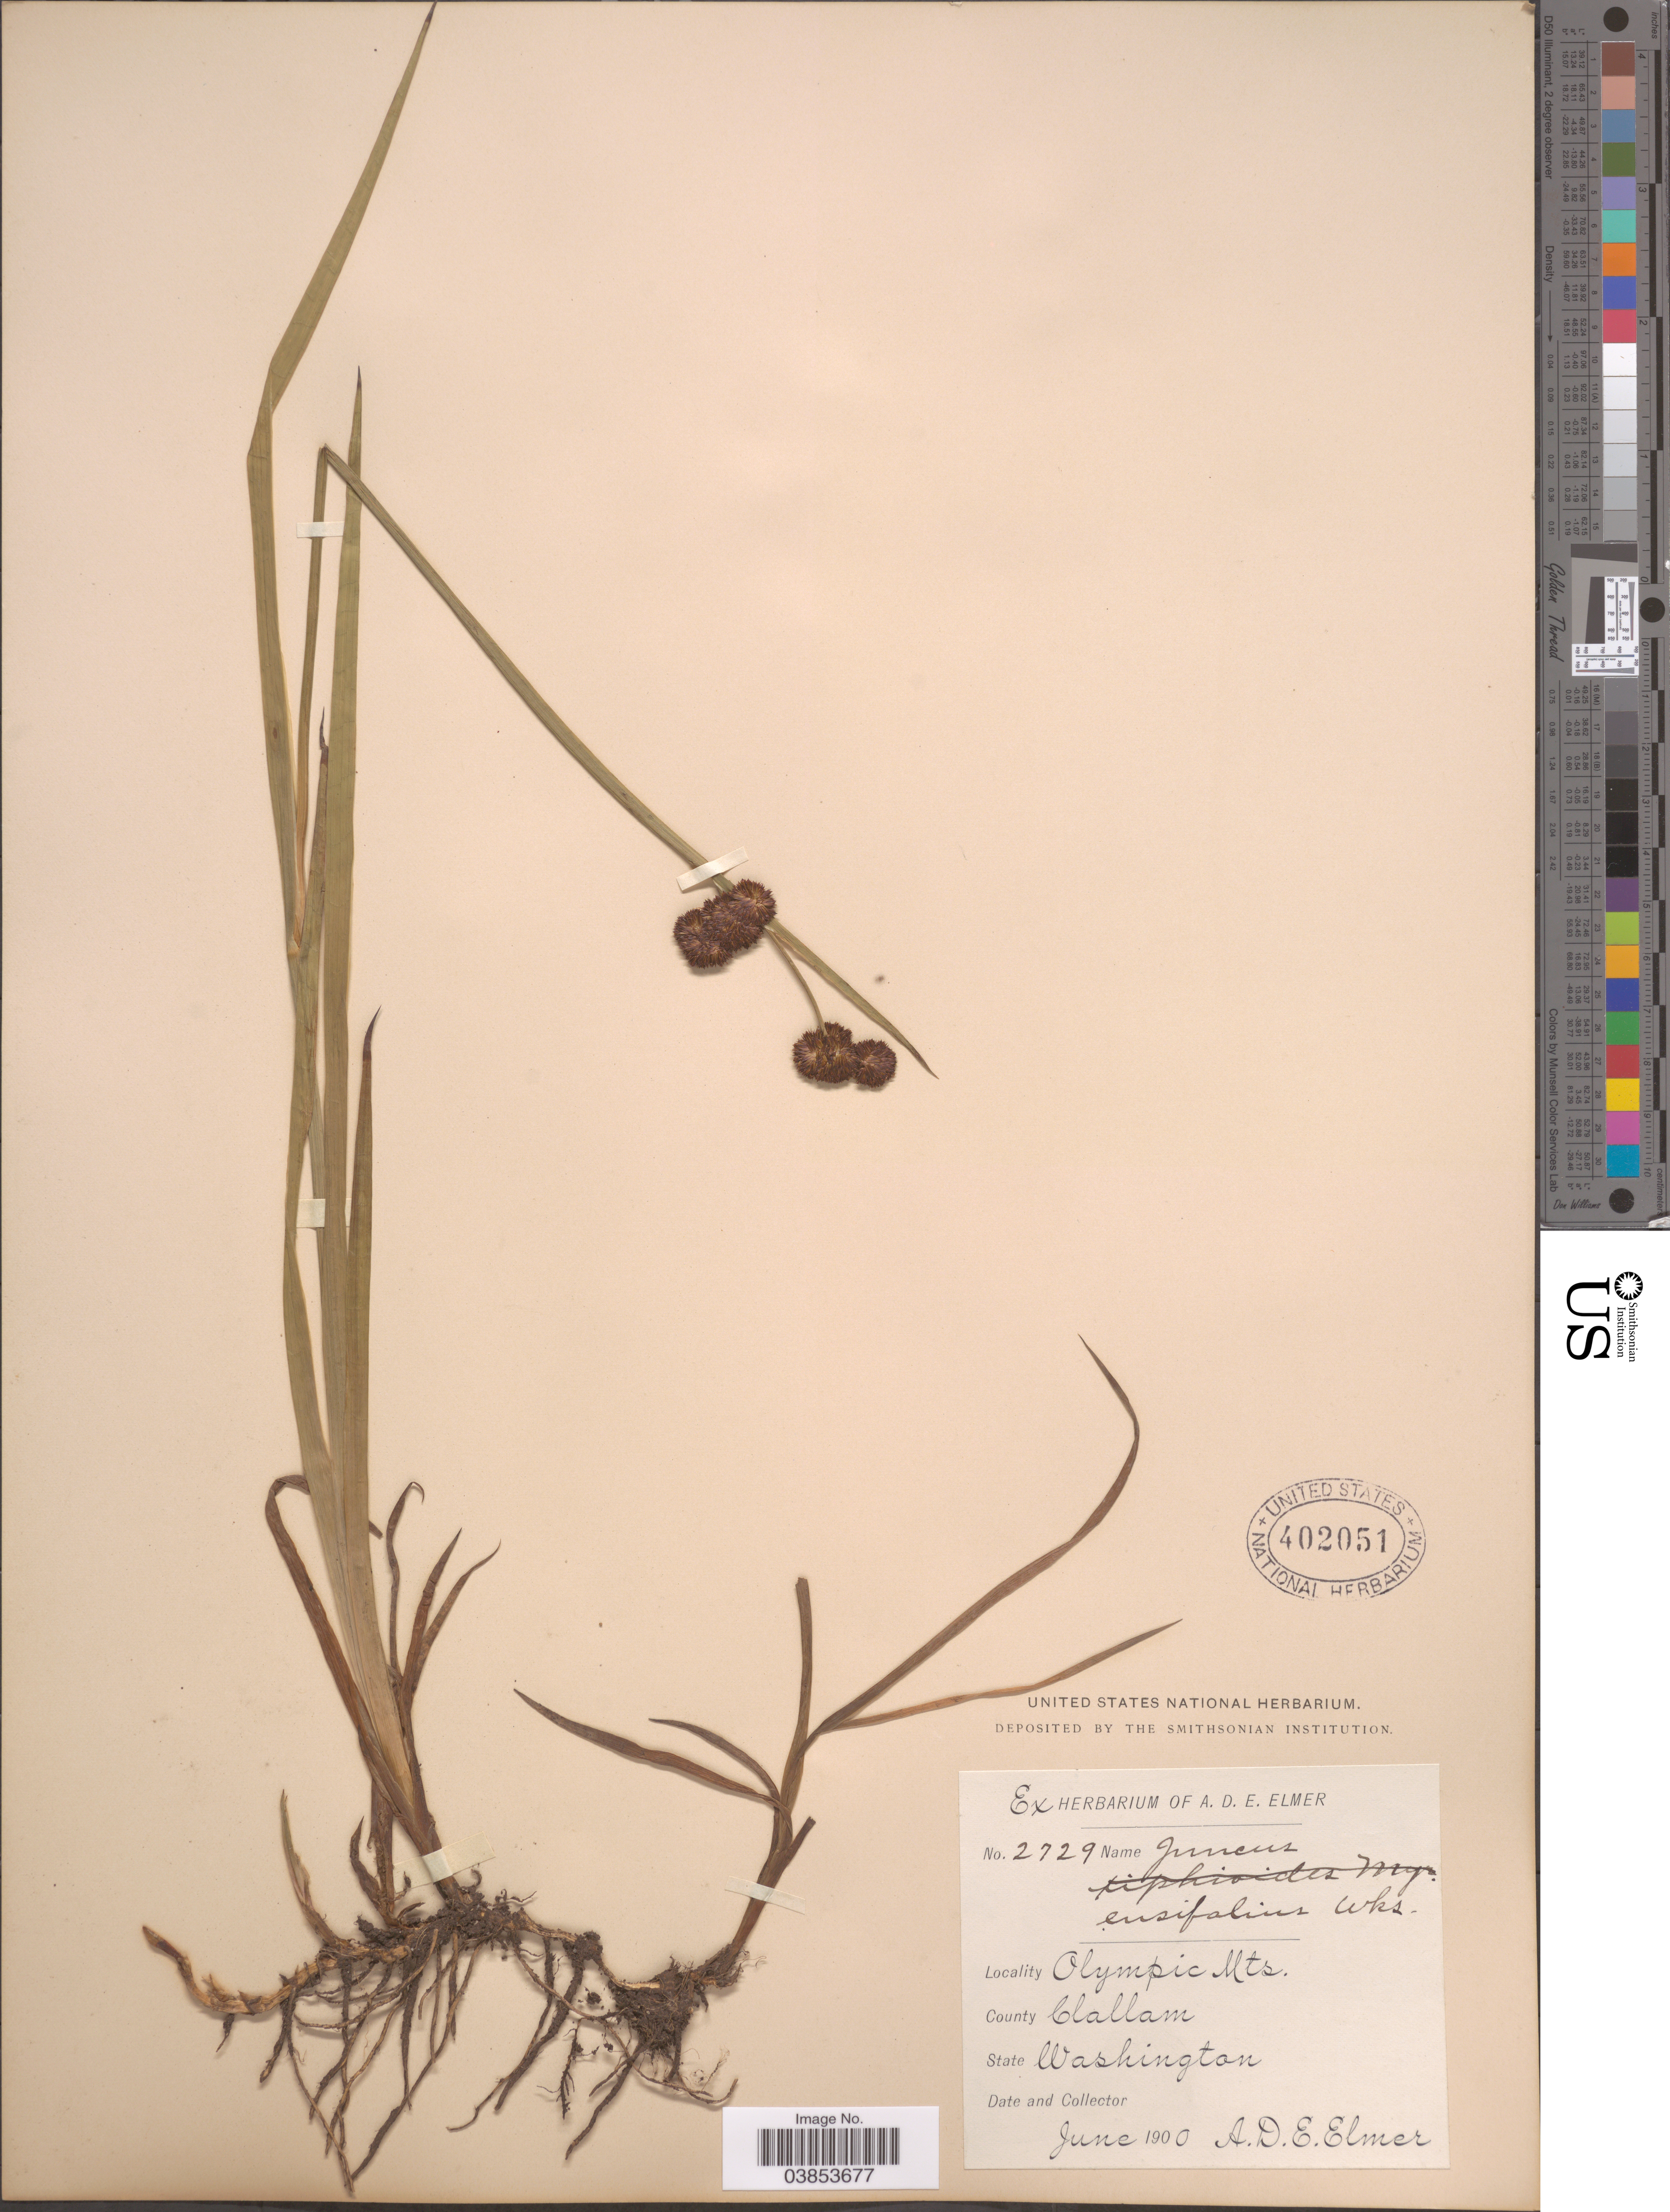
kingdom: Plantae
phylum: Tracheophyta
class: Liliopsida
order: Poales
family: Juncaceae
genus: Juncus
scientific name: Juncus ensifolius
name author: Wikstr.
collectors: A. D. E. Elmer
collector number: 2729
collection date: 1900-06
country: United States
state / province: Washington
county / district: Clallam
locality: Olympic Mts. County Clallam.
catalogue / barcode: US 402051